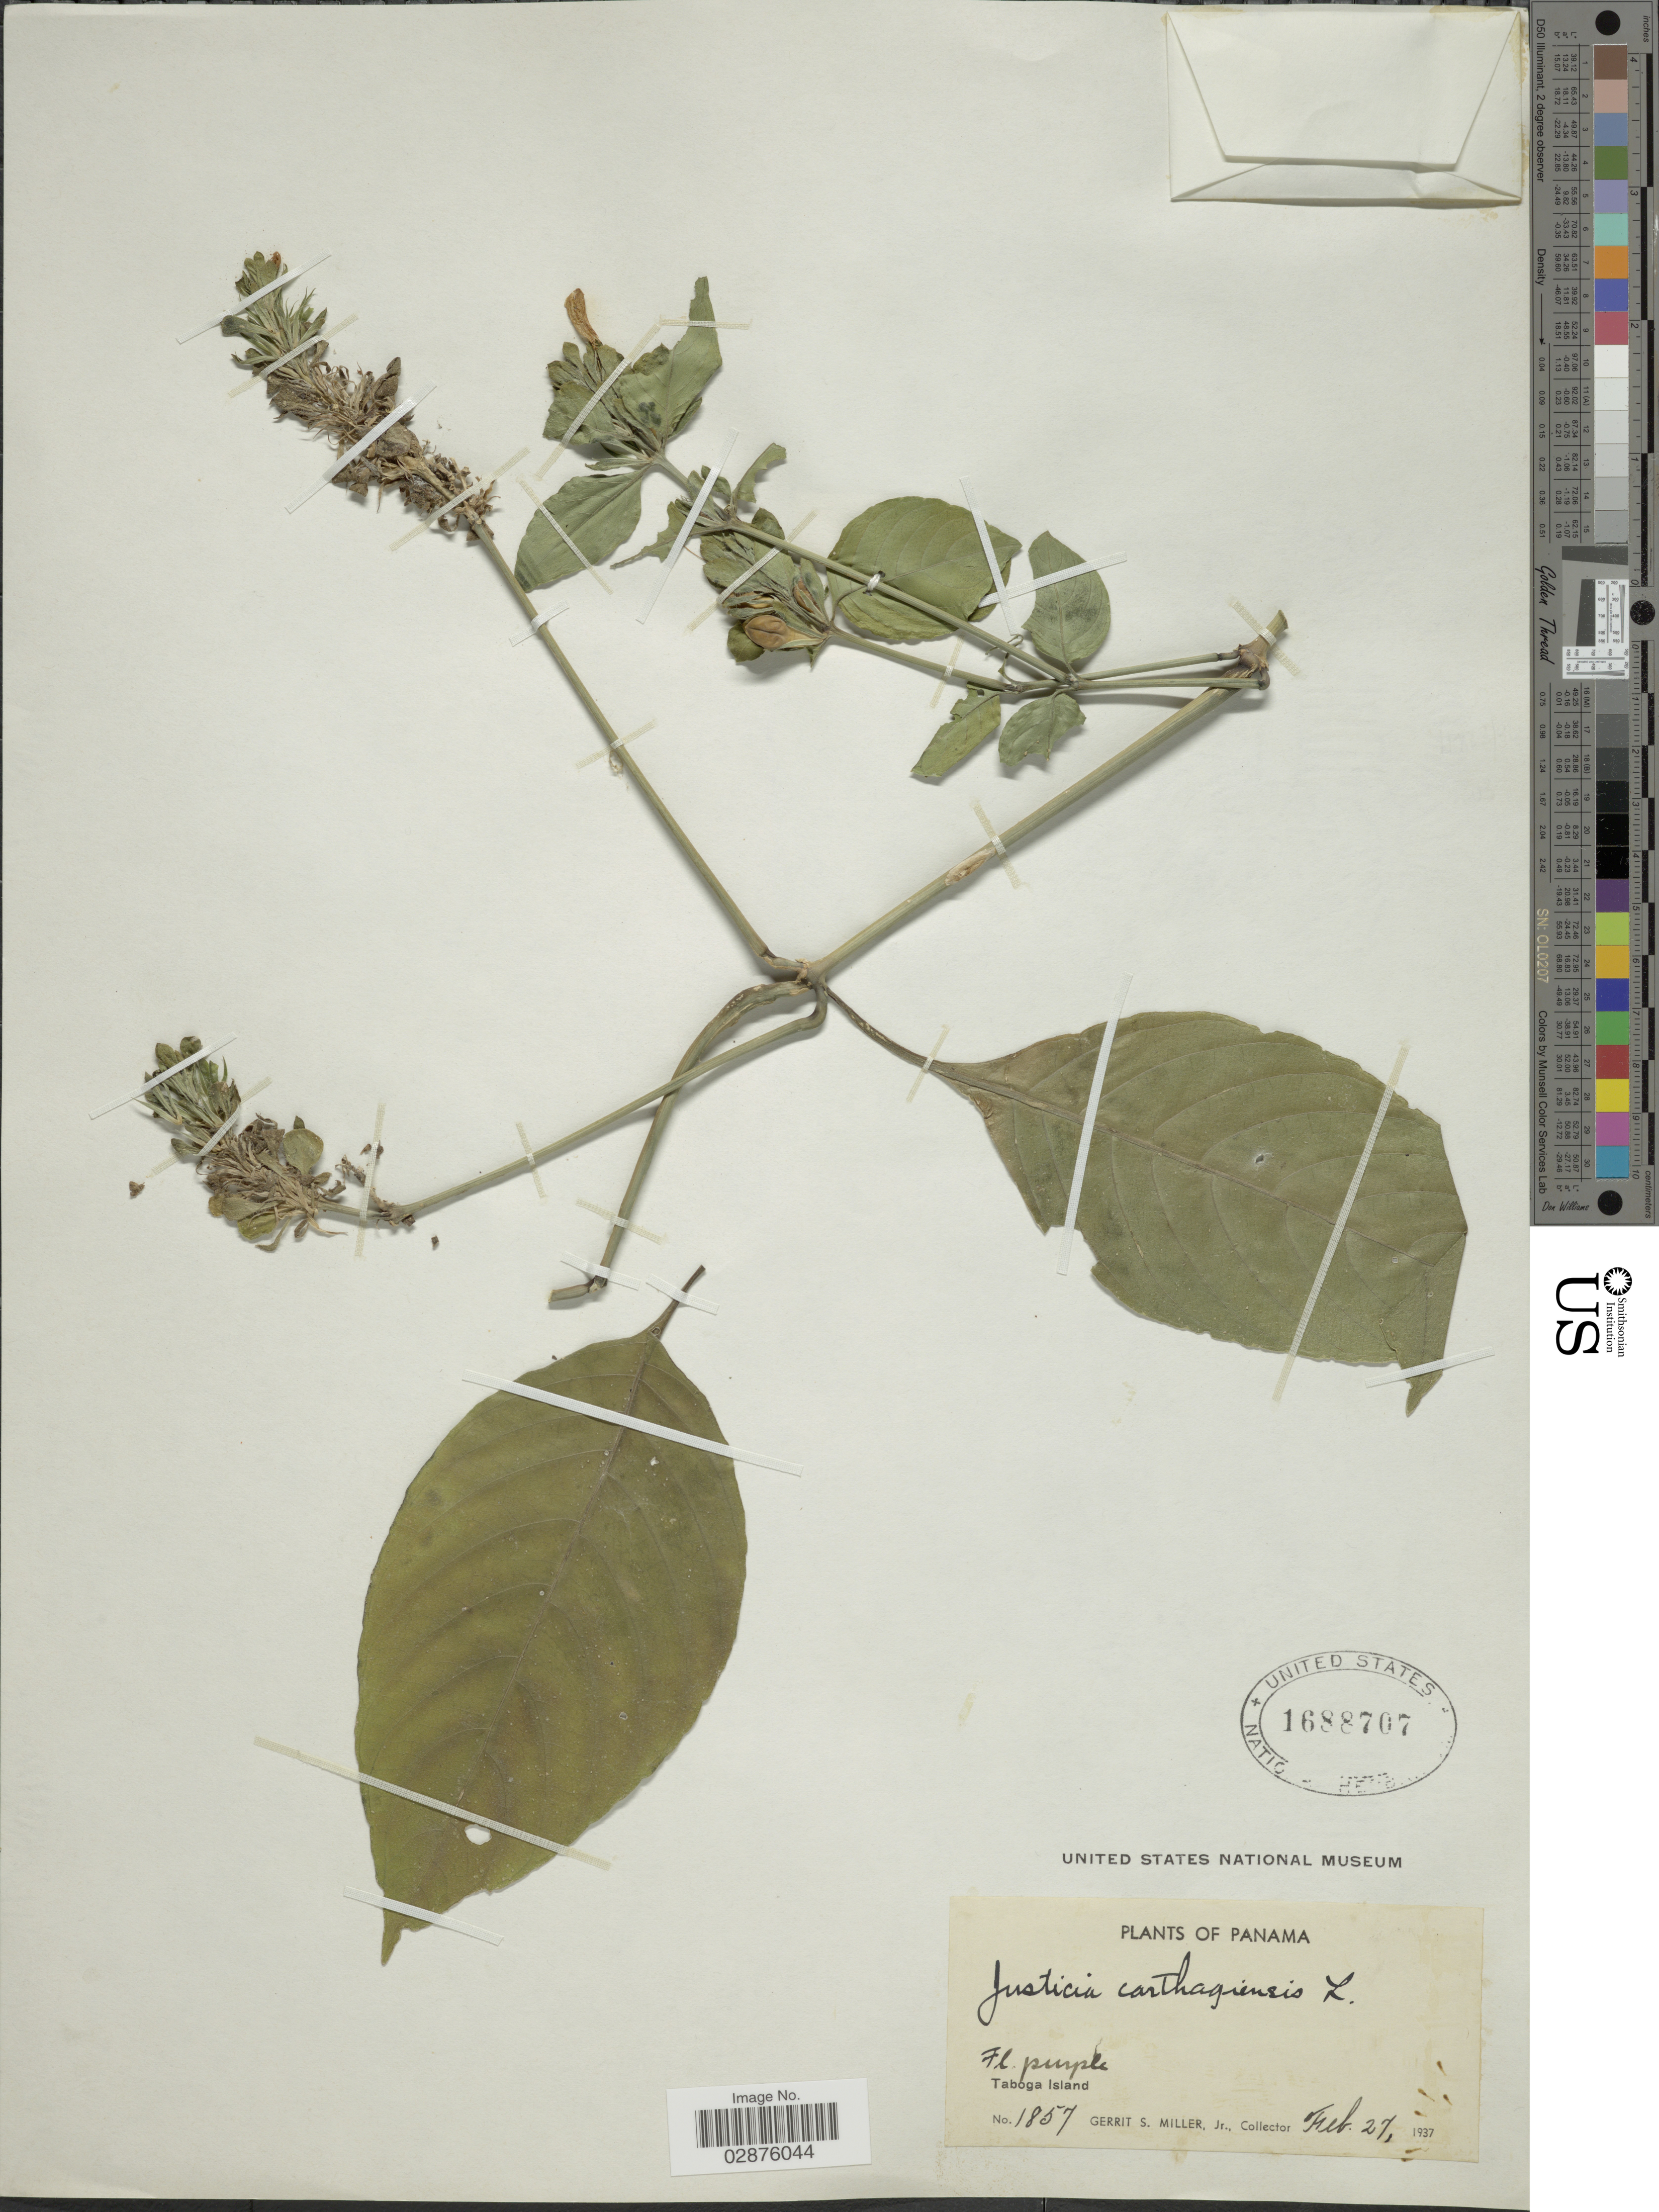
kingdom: Plantae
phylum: Tracheophyta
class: Magnoliopsida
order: Lamiales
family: Acanthaceae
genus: Justicia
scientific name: Justicia carthaginensis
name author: Jacq.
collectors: G. S. Miller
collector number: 1857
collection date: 1937-02-27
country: Panama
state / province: Panamá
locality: Taboga Island.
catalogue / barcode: US 1688707